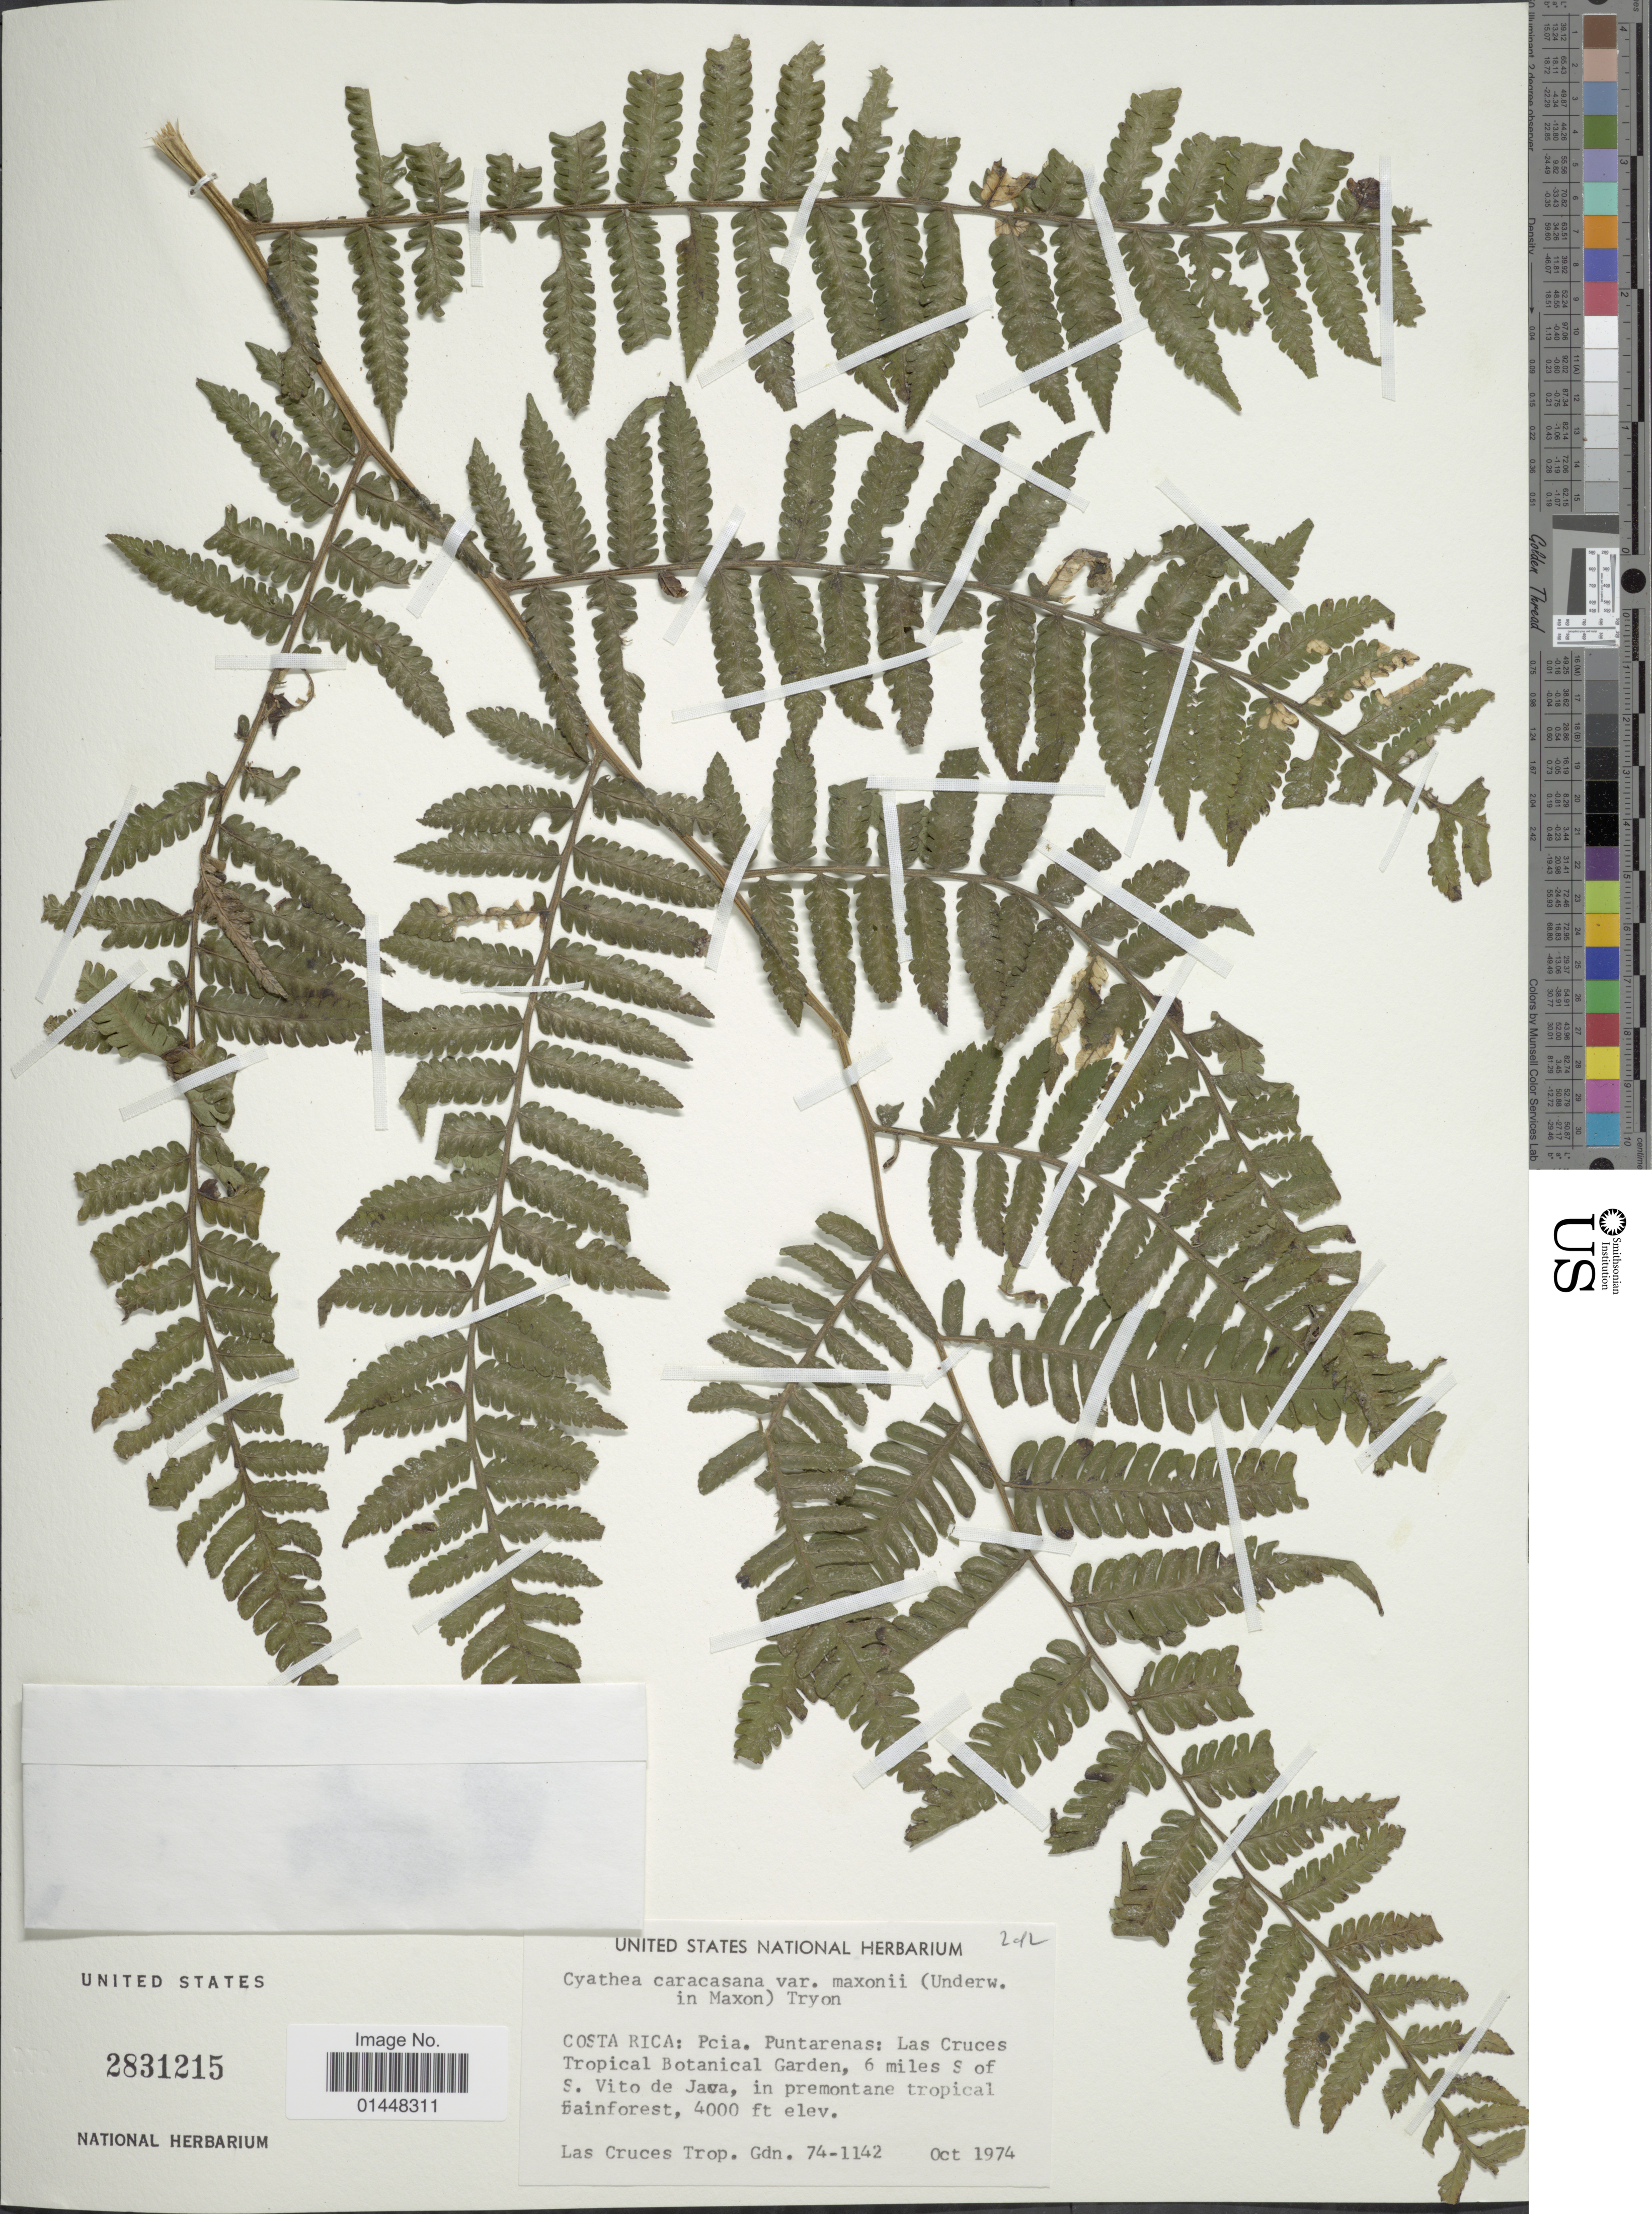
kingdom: Plantae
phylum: Tracheophyta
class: Polypodiopsida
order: Cyatheales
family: Cyatheaceae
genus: Cyathea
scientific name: Cyathea caracasana var. maxonii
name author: (Underw.) R.M. Tryon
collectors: Las Cruces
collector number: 74-1142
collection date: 1974-10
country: Costa Rica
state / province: Puntarenas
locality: Costa Rica: Pcia. Puntarenas: Las Cruces tropical Botanical Garden, 6 miles S of S. Vito de Java, In Premontane tropical Bainforest.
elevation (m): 1219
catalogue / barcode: US 2831215